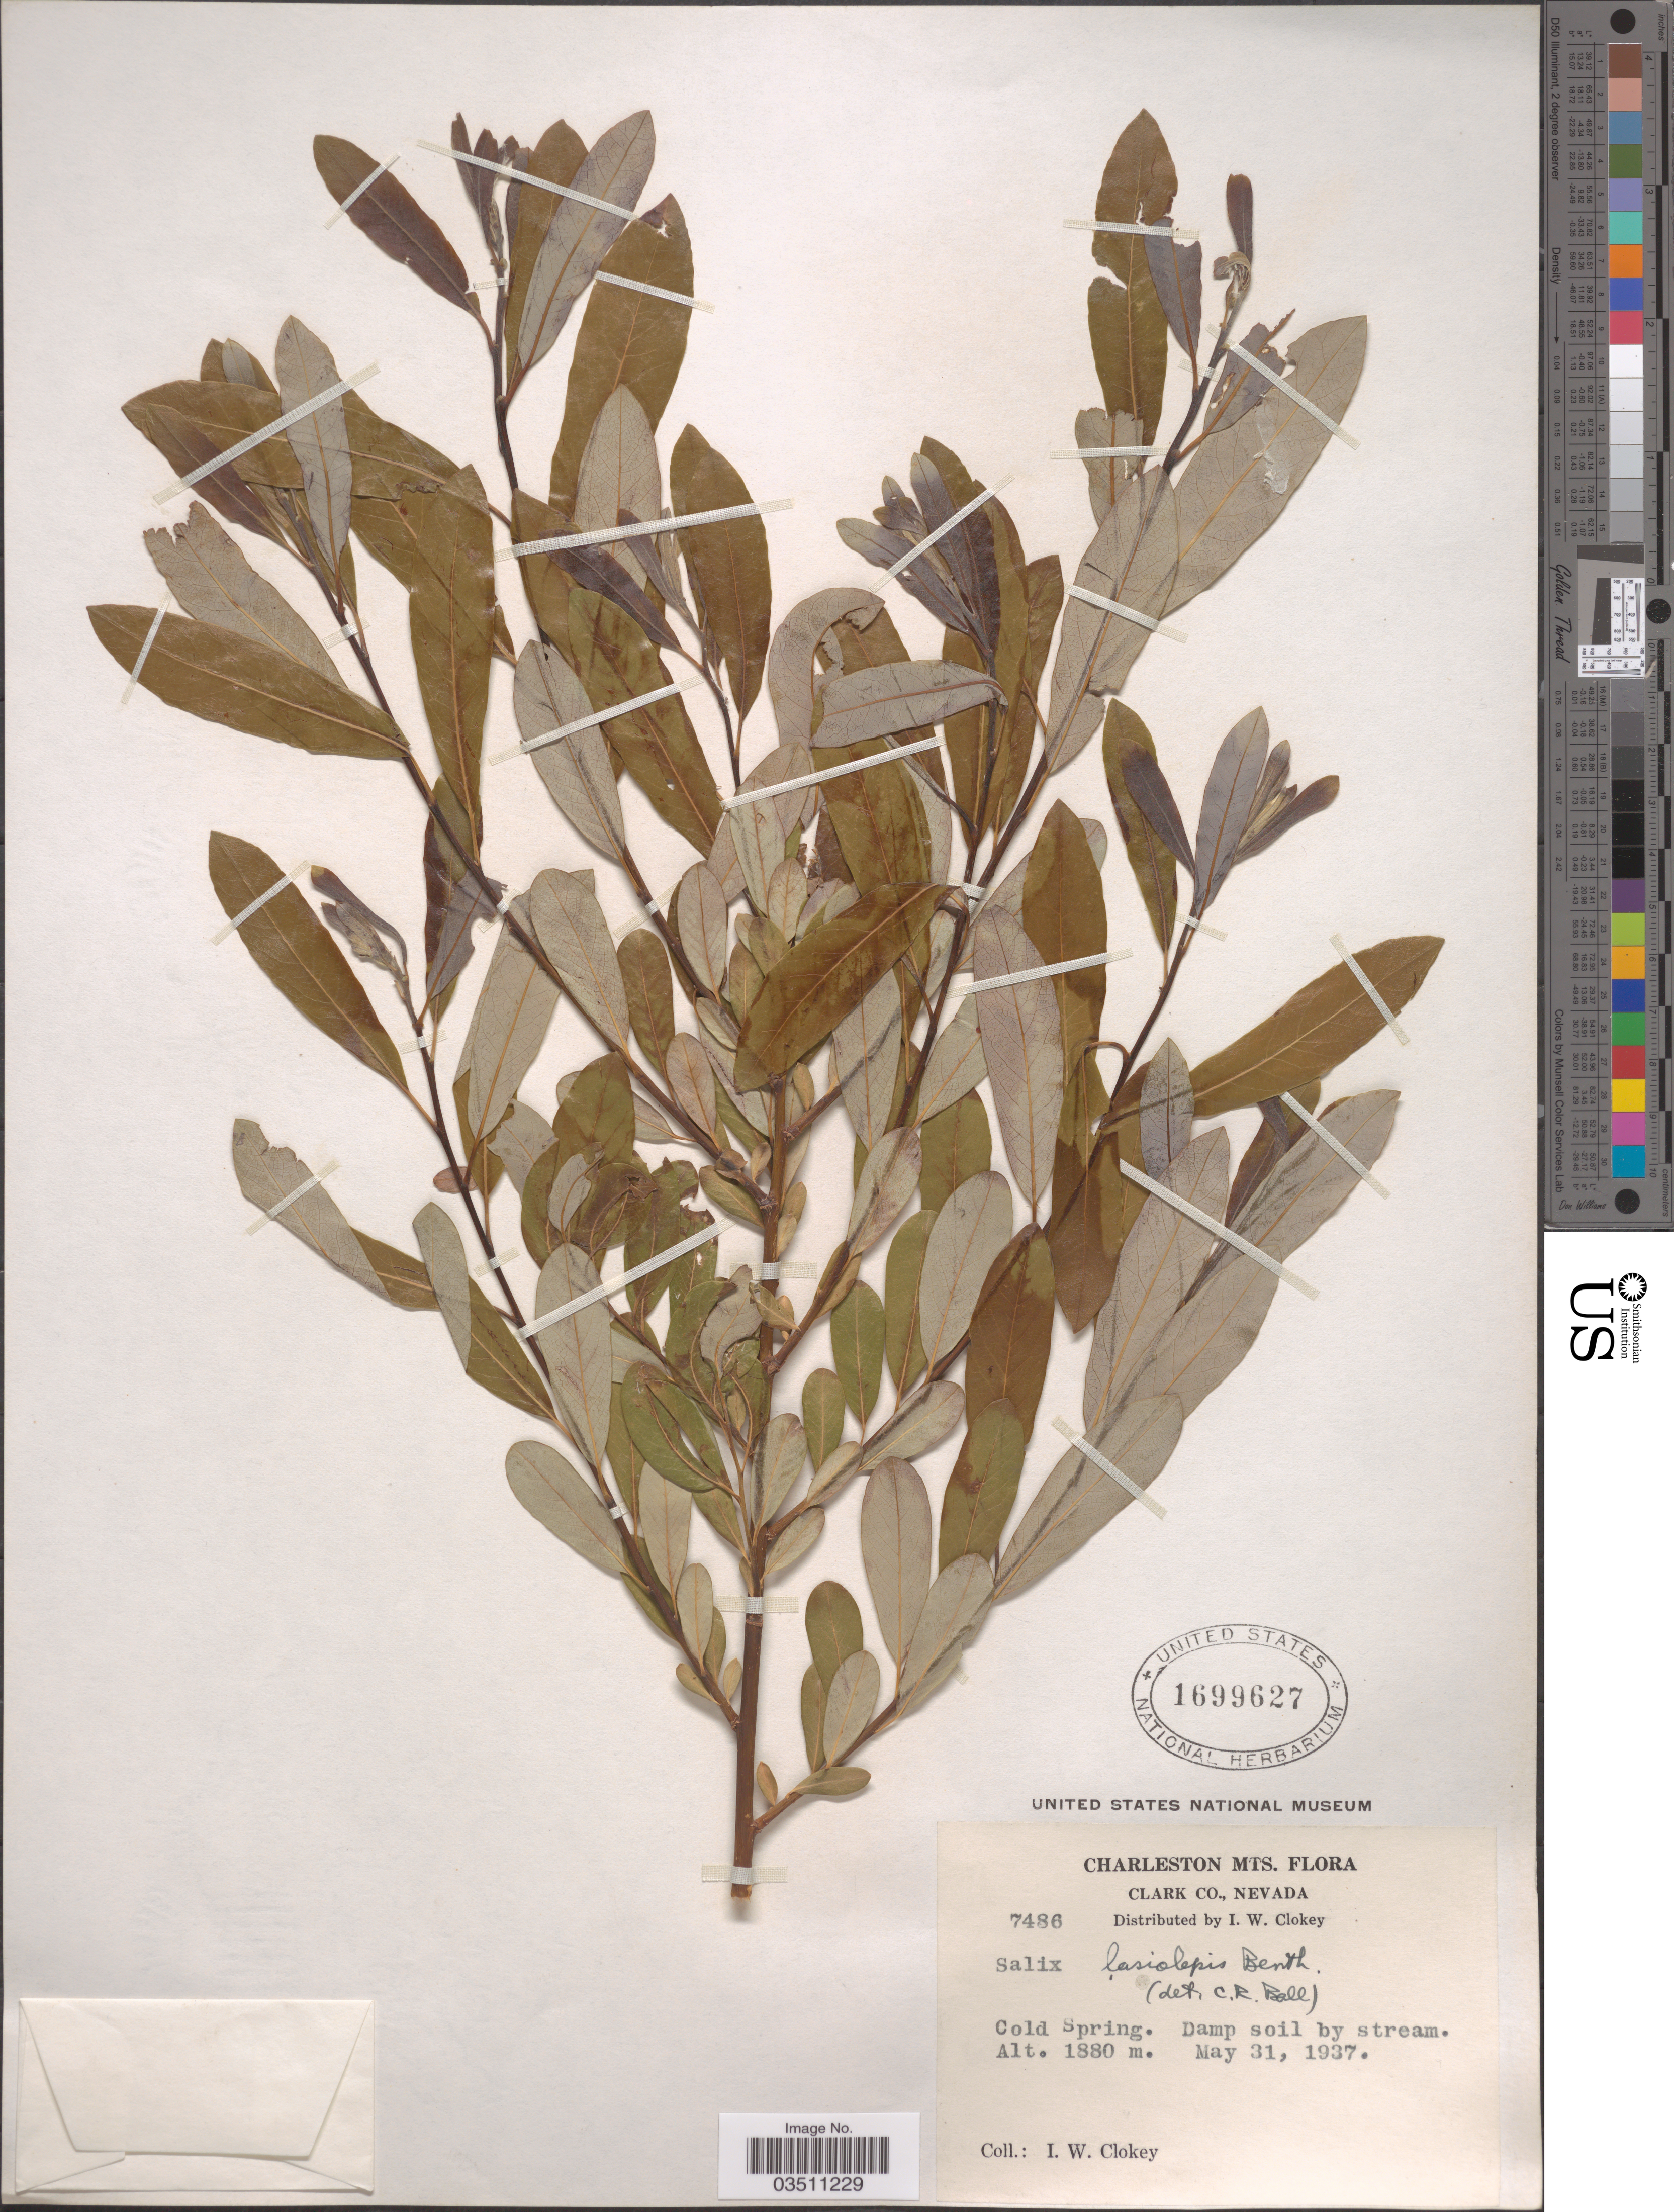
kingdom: Plantae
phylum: Tracheophyta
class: Magnoliopsida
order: Malpighiales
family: Salicaceae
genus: Salix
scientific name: Salix lasiolepis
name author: Benth.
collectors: I. W. Clokey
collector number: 7486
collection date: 1937-05-31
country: United States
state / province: Nevada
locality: Charleston Mts. Clark Co. Cold Spring.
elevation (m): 1880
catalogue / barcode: US 1699627